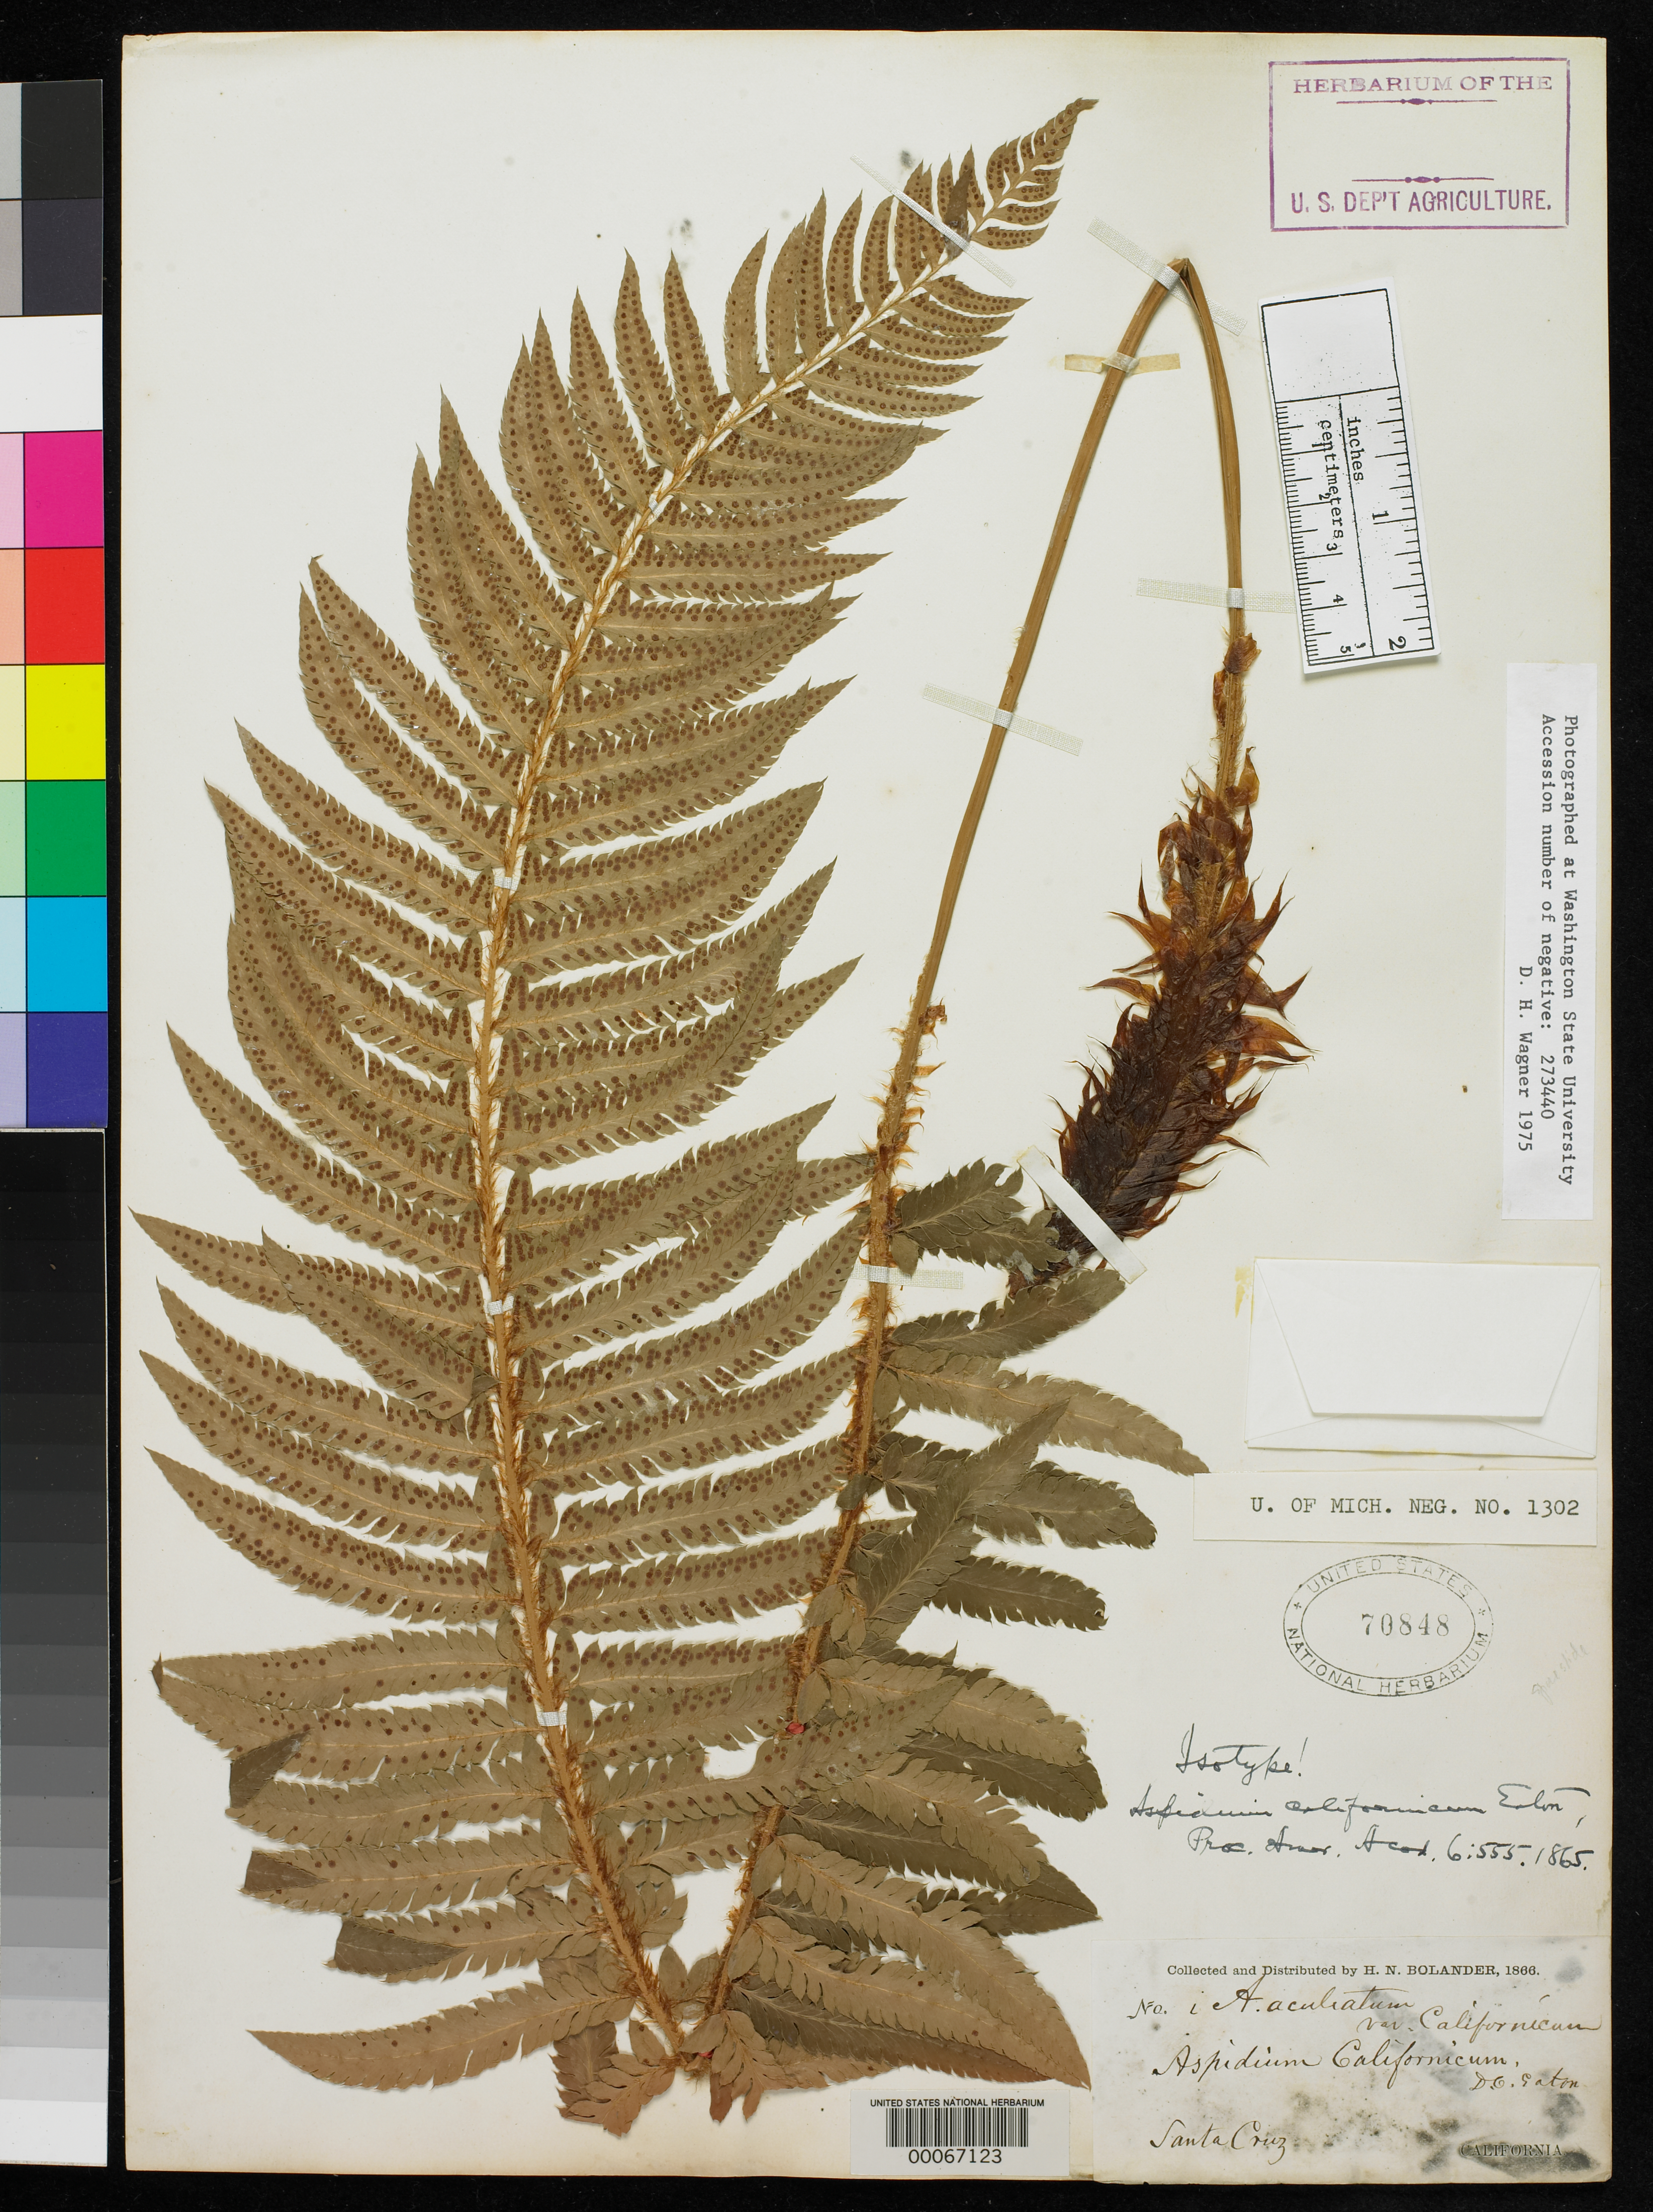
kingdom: Plantae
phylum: Tracheophyta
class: Polypodiopsida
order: Polypodiales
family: Tectariaceae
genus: Aspidium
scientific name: Aspidium californicum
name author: D.C. Eaton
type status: Type Collection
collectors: H. Bolander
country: United States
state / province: California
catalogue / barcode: US 70848